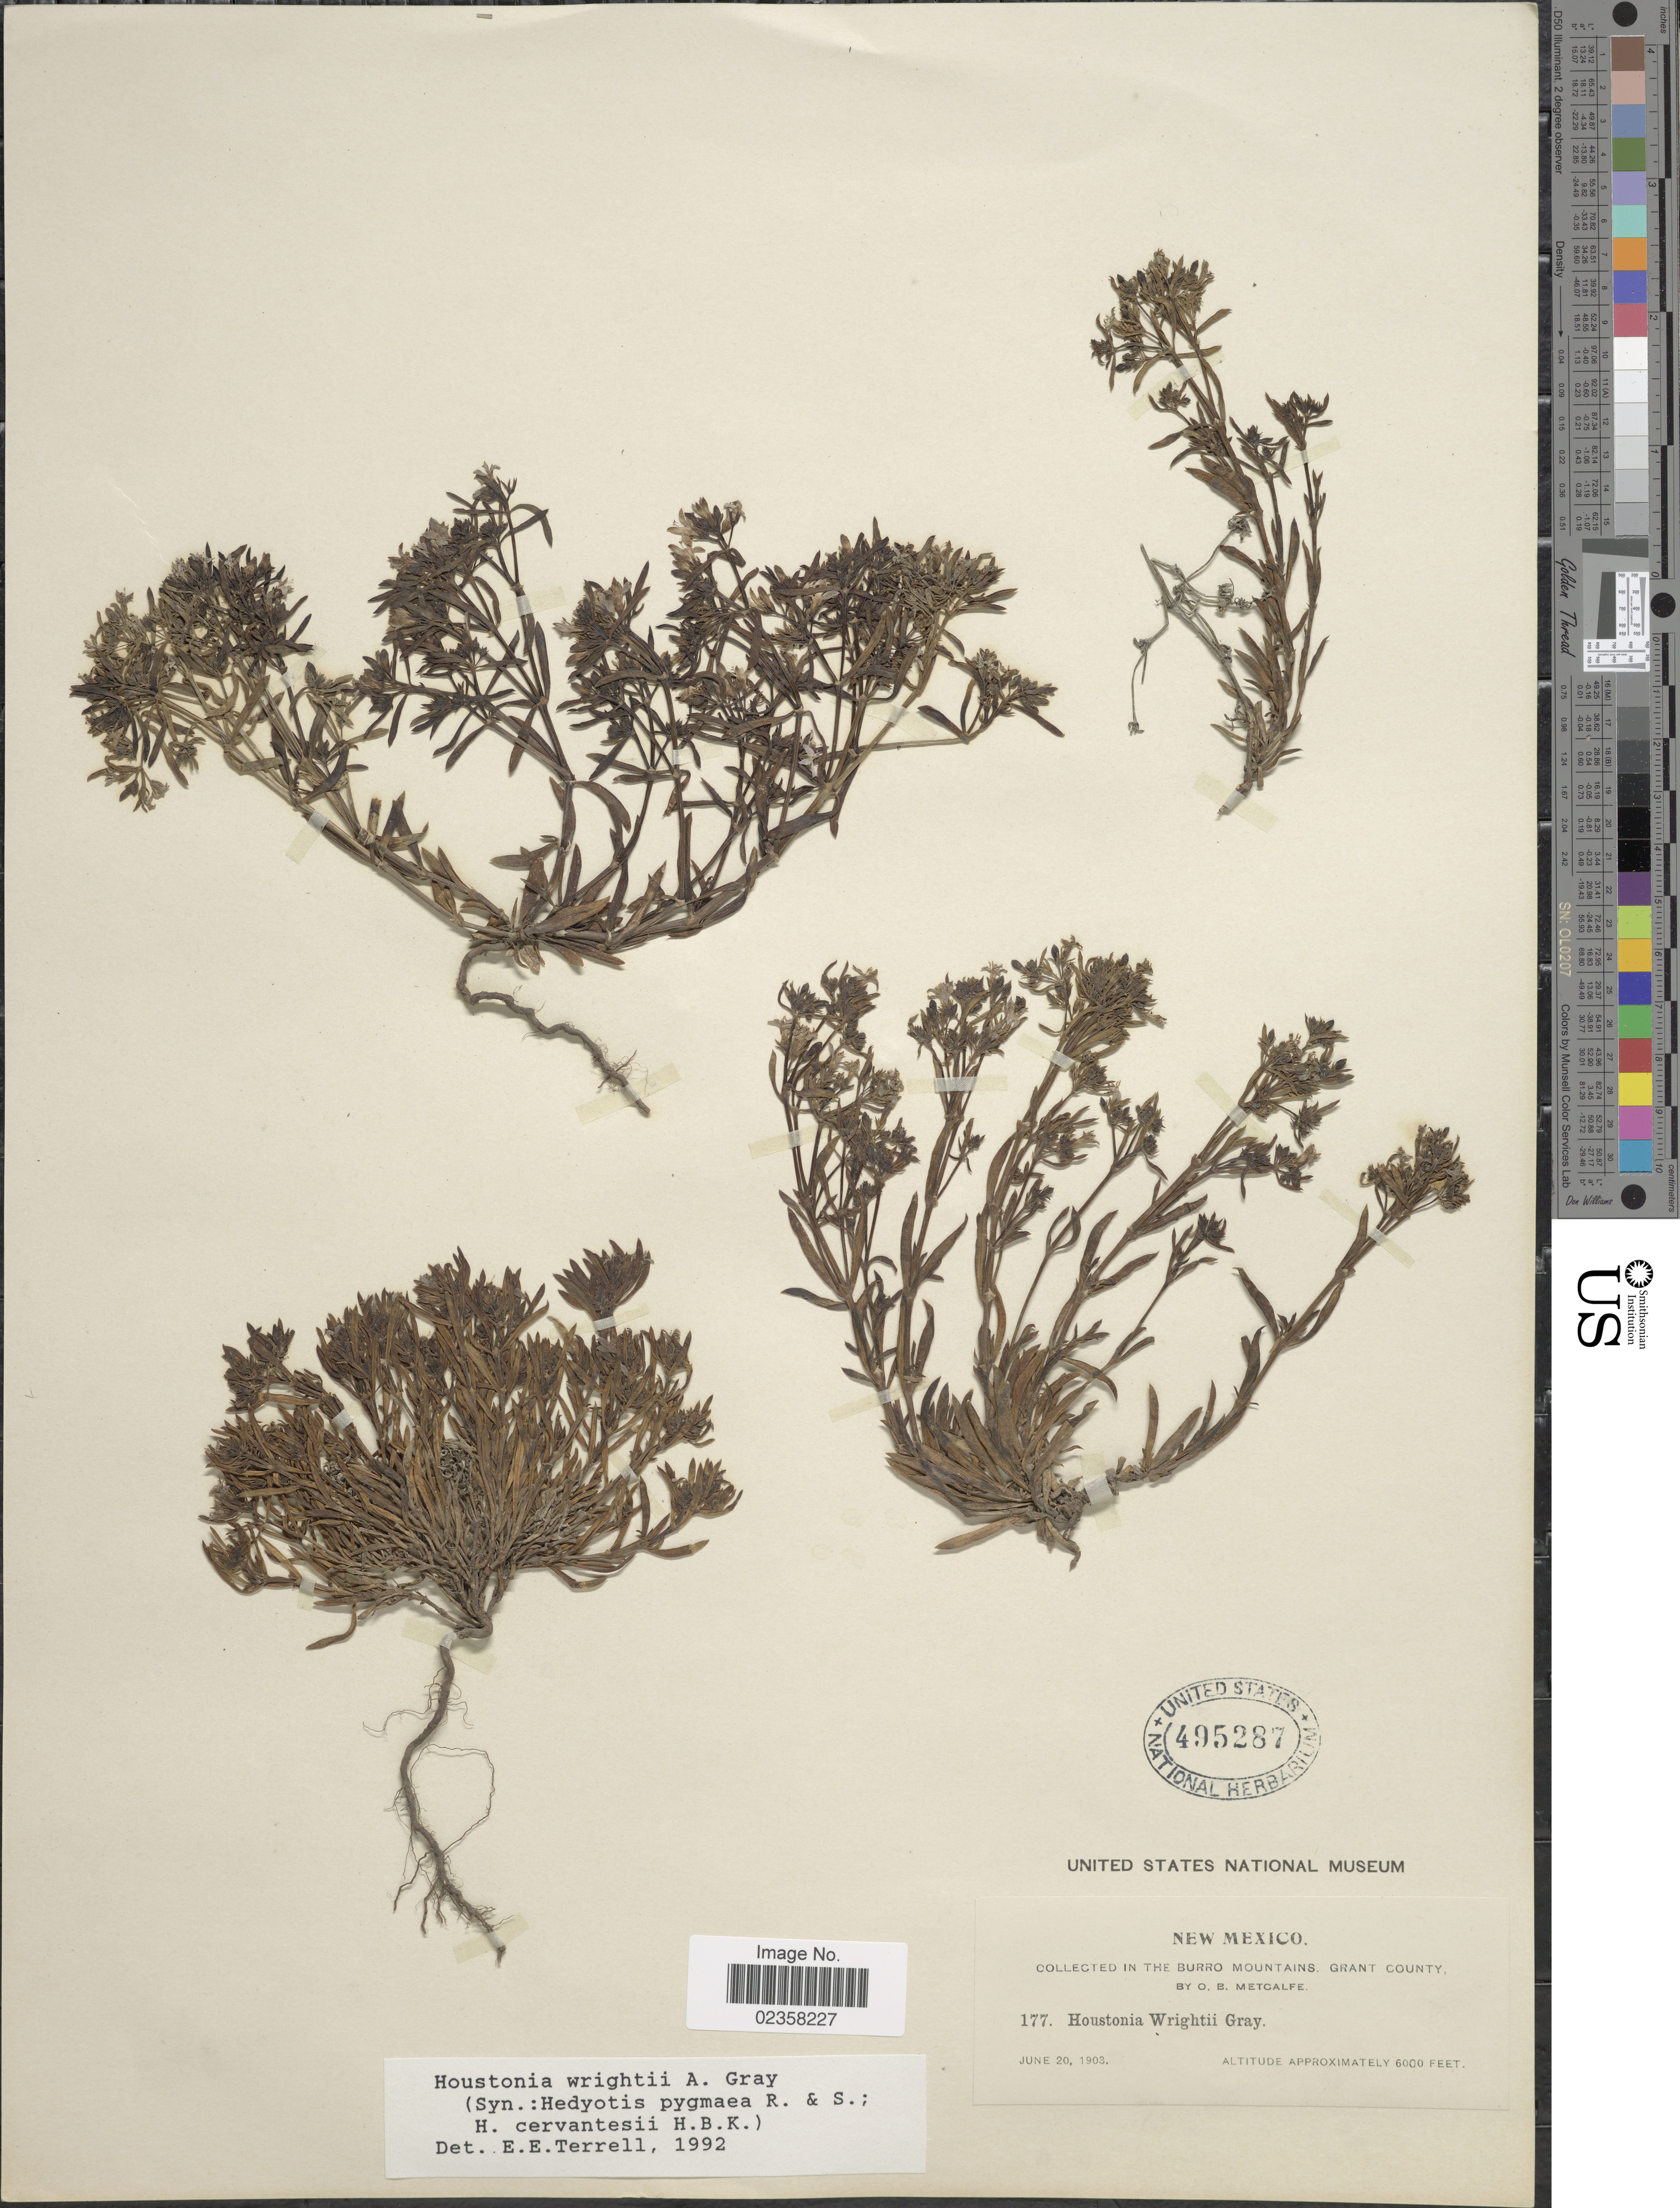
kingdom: Plantae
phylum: Tracheophyta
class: Magnoliopsida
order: Gentianales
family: Rubiaceae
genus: Houstonia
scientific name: Houstonia wrightii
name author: (A. Gray) A. Gray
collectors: O. B. Metcalfe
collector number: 177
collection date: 1903-06-20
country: United States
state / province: New Mexico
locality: Burro Mountains, Grant County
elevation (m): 1829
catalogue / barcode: US 495287